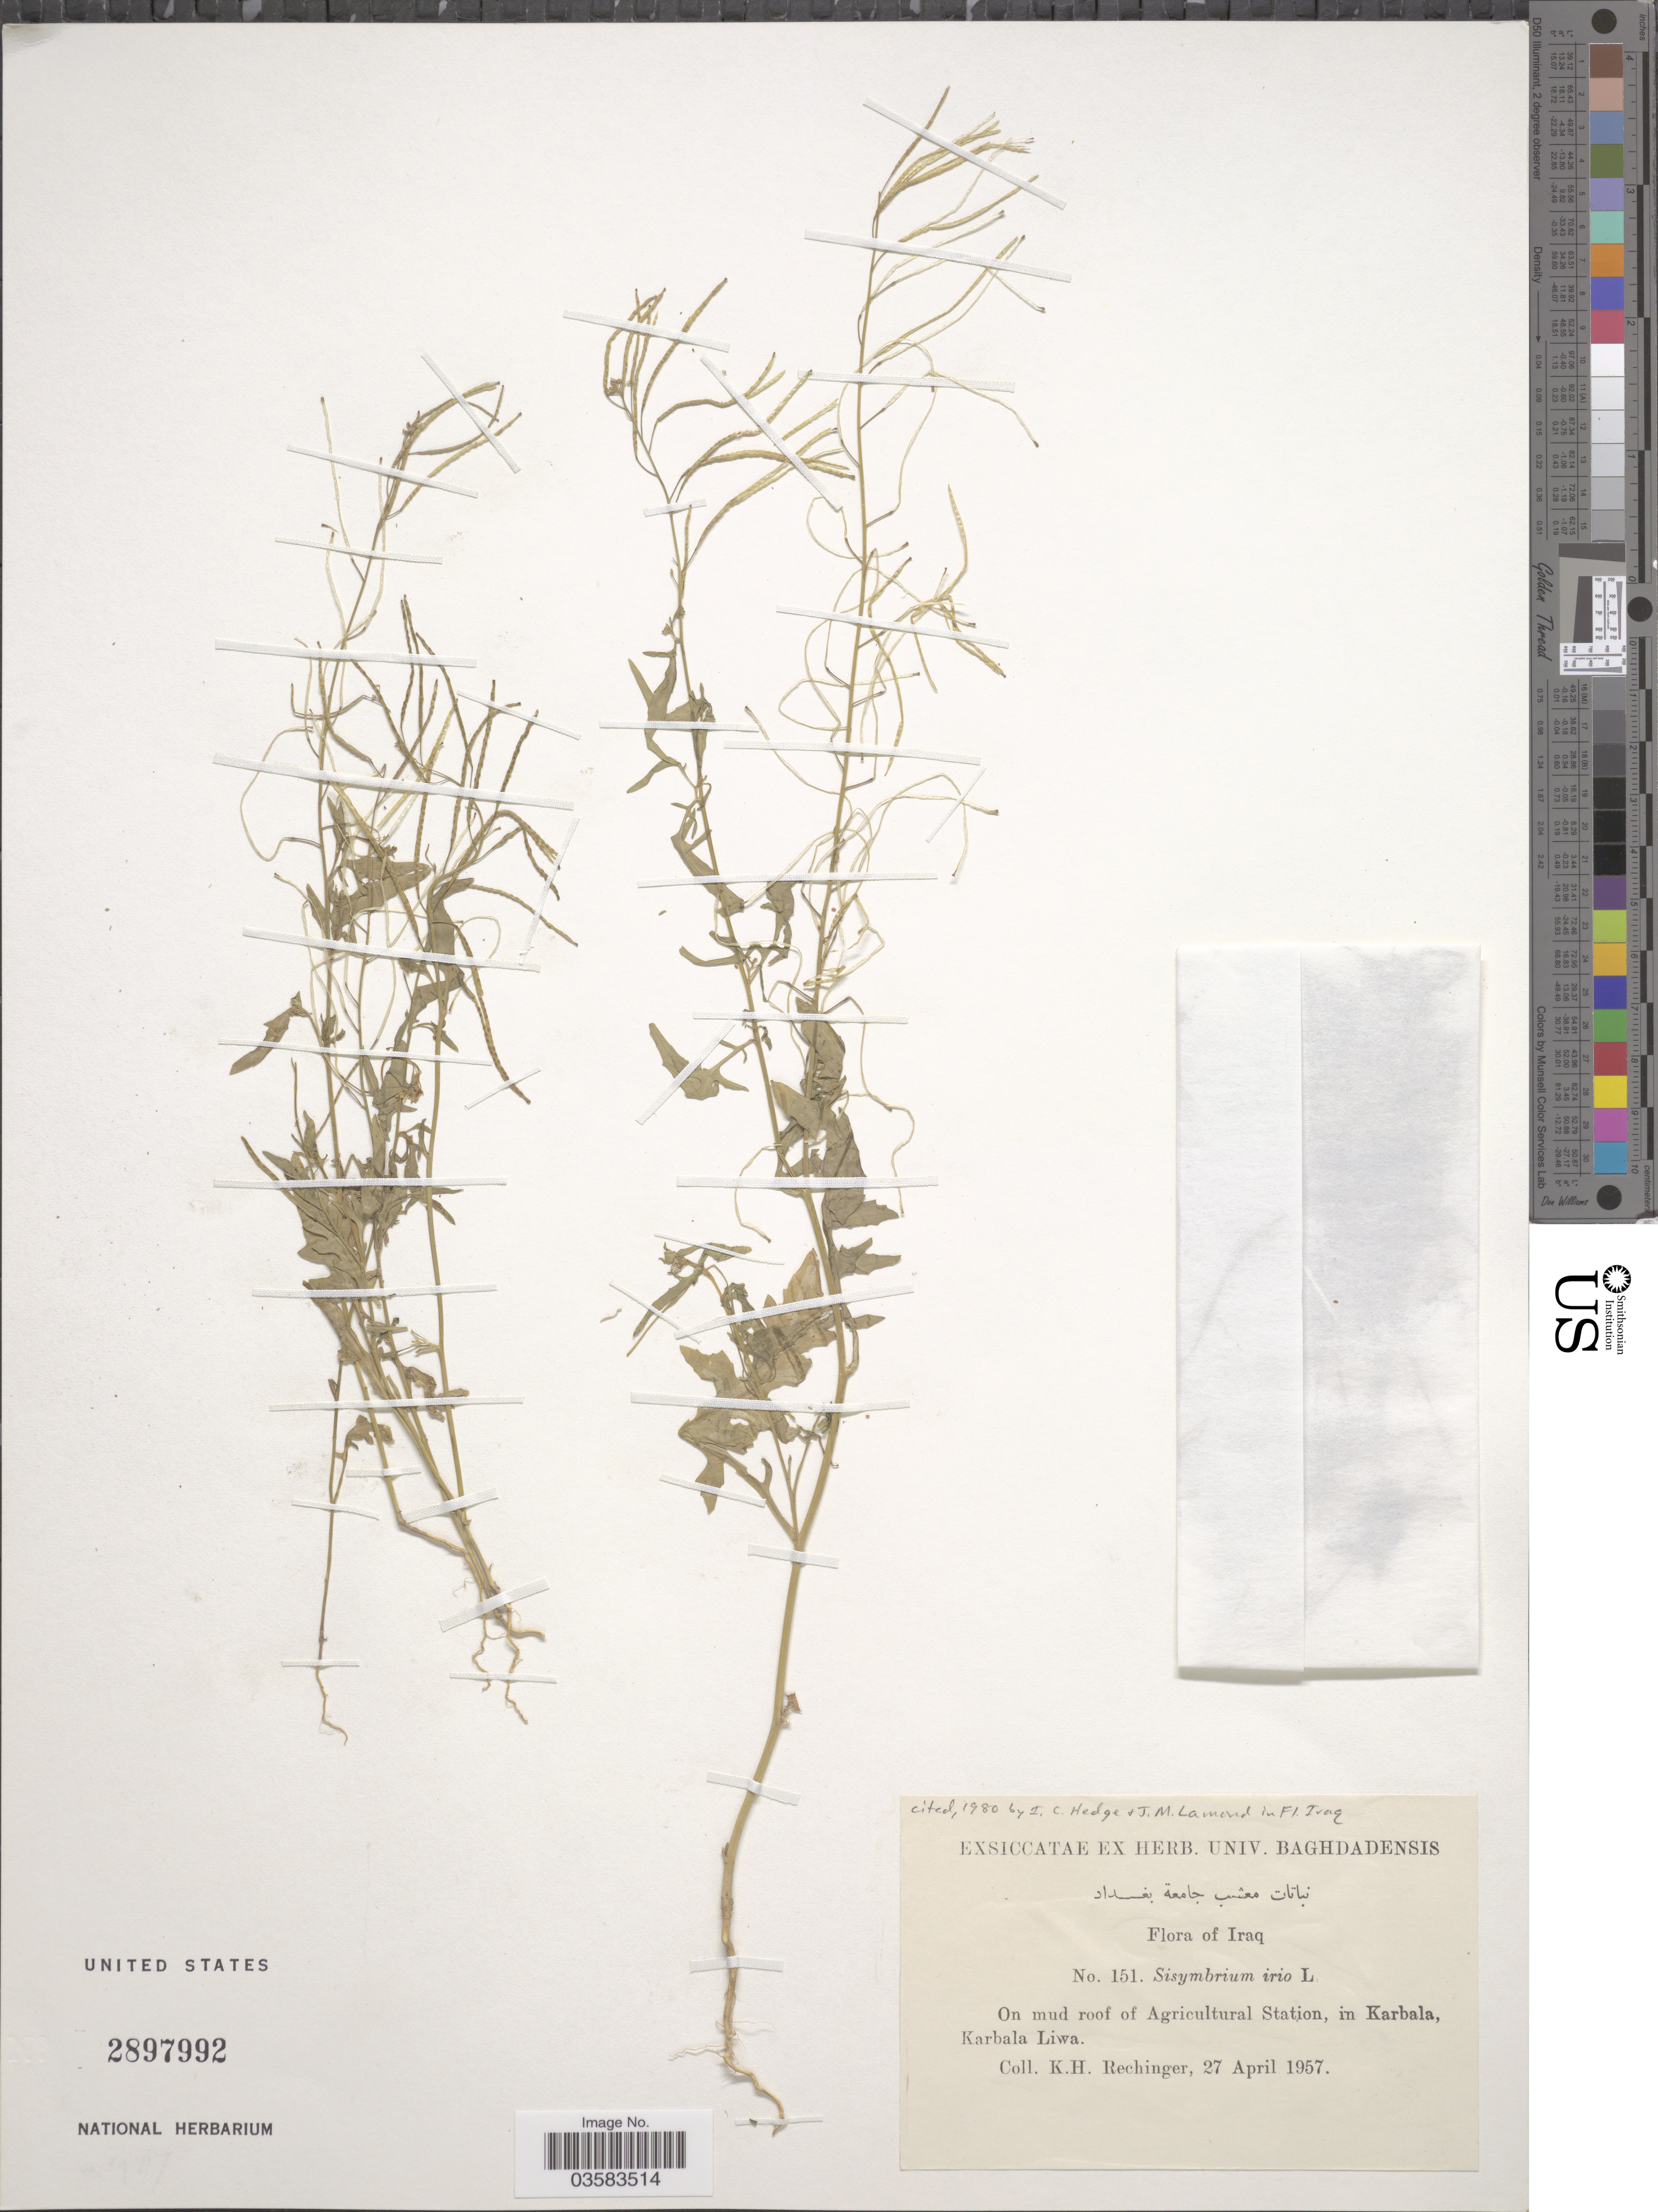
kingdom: Plantae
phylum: Tracheophyta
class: Magnoliopsida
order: Brassicales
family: Brassicaceae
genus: Sisymbrium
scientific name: Sisymbrium irio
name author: L.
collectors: K. H. Rechinger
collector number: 151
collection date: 1957-04-27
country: Iraq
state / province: Al Karbala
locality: On mud roof of Agricultural Station, in Karbala, Karbala Liwa.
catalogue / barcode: US 2897992